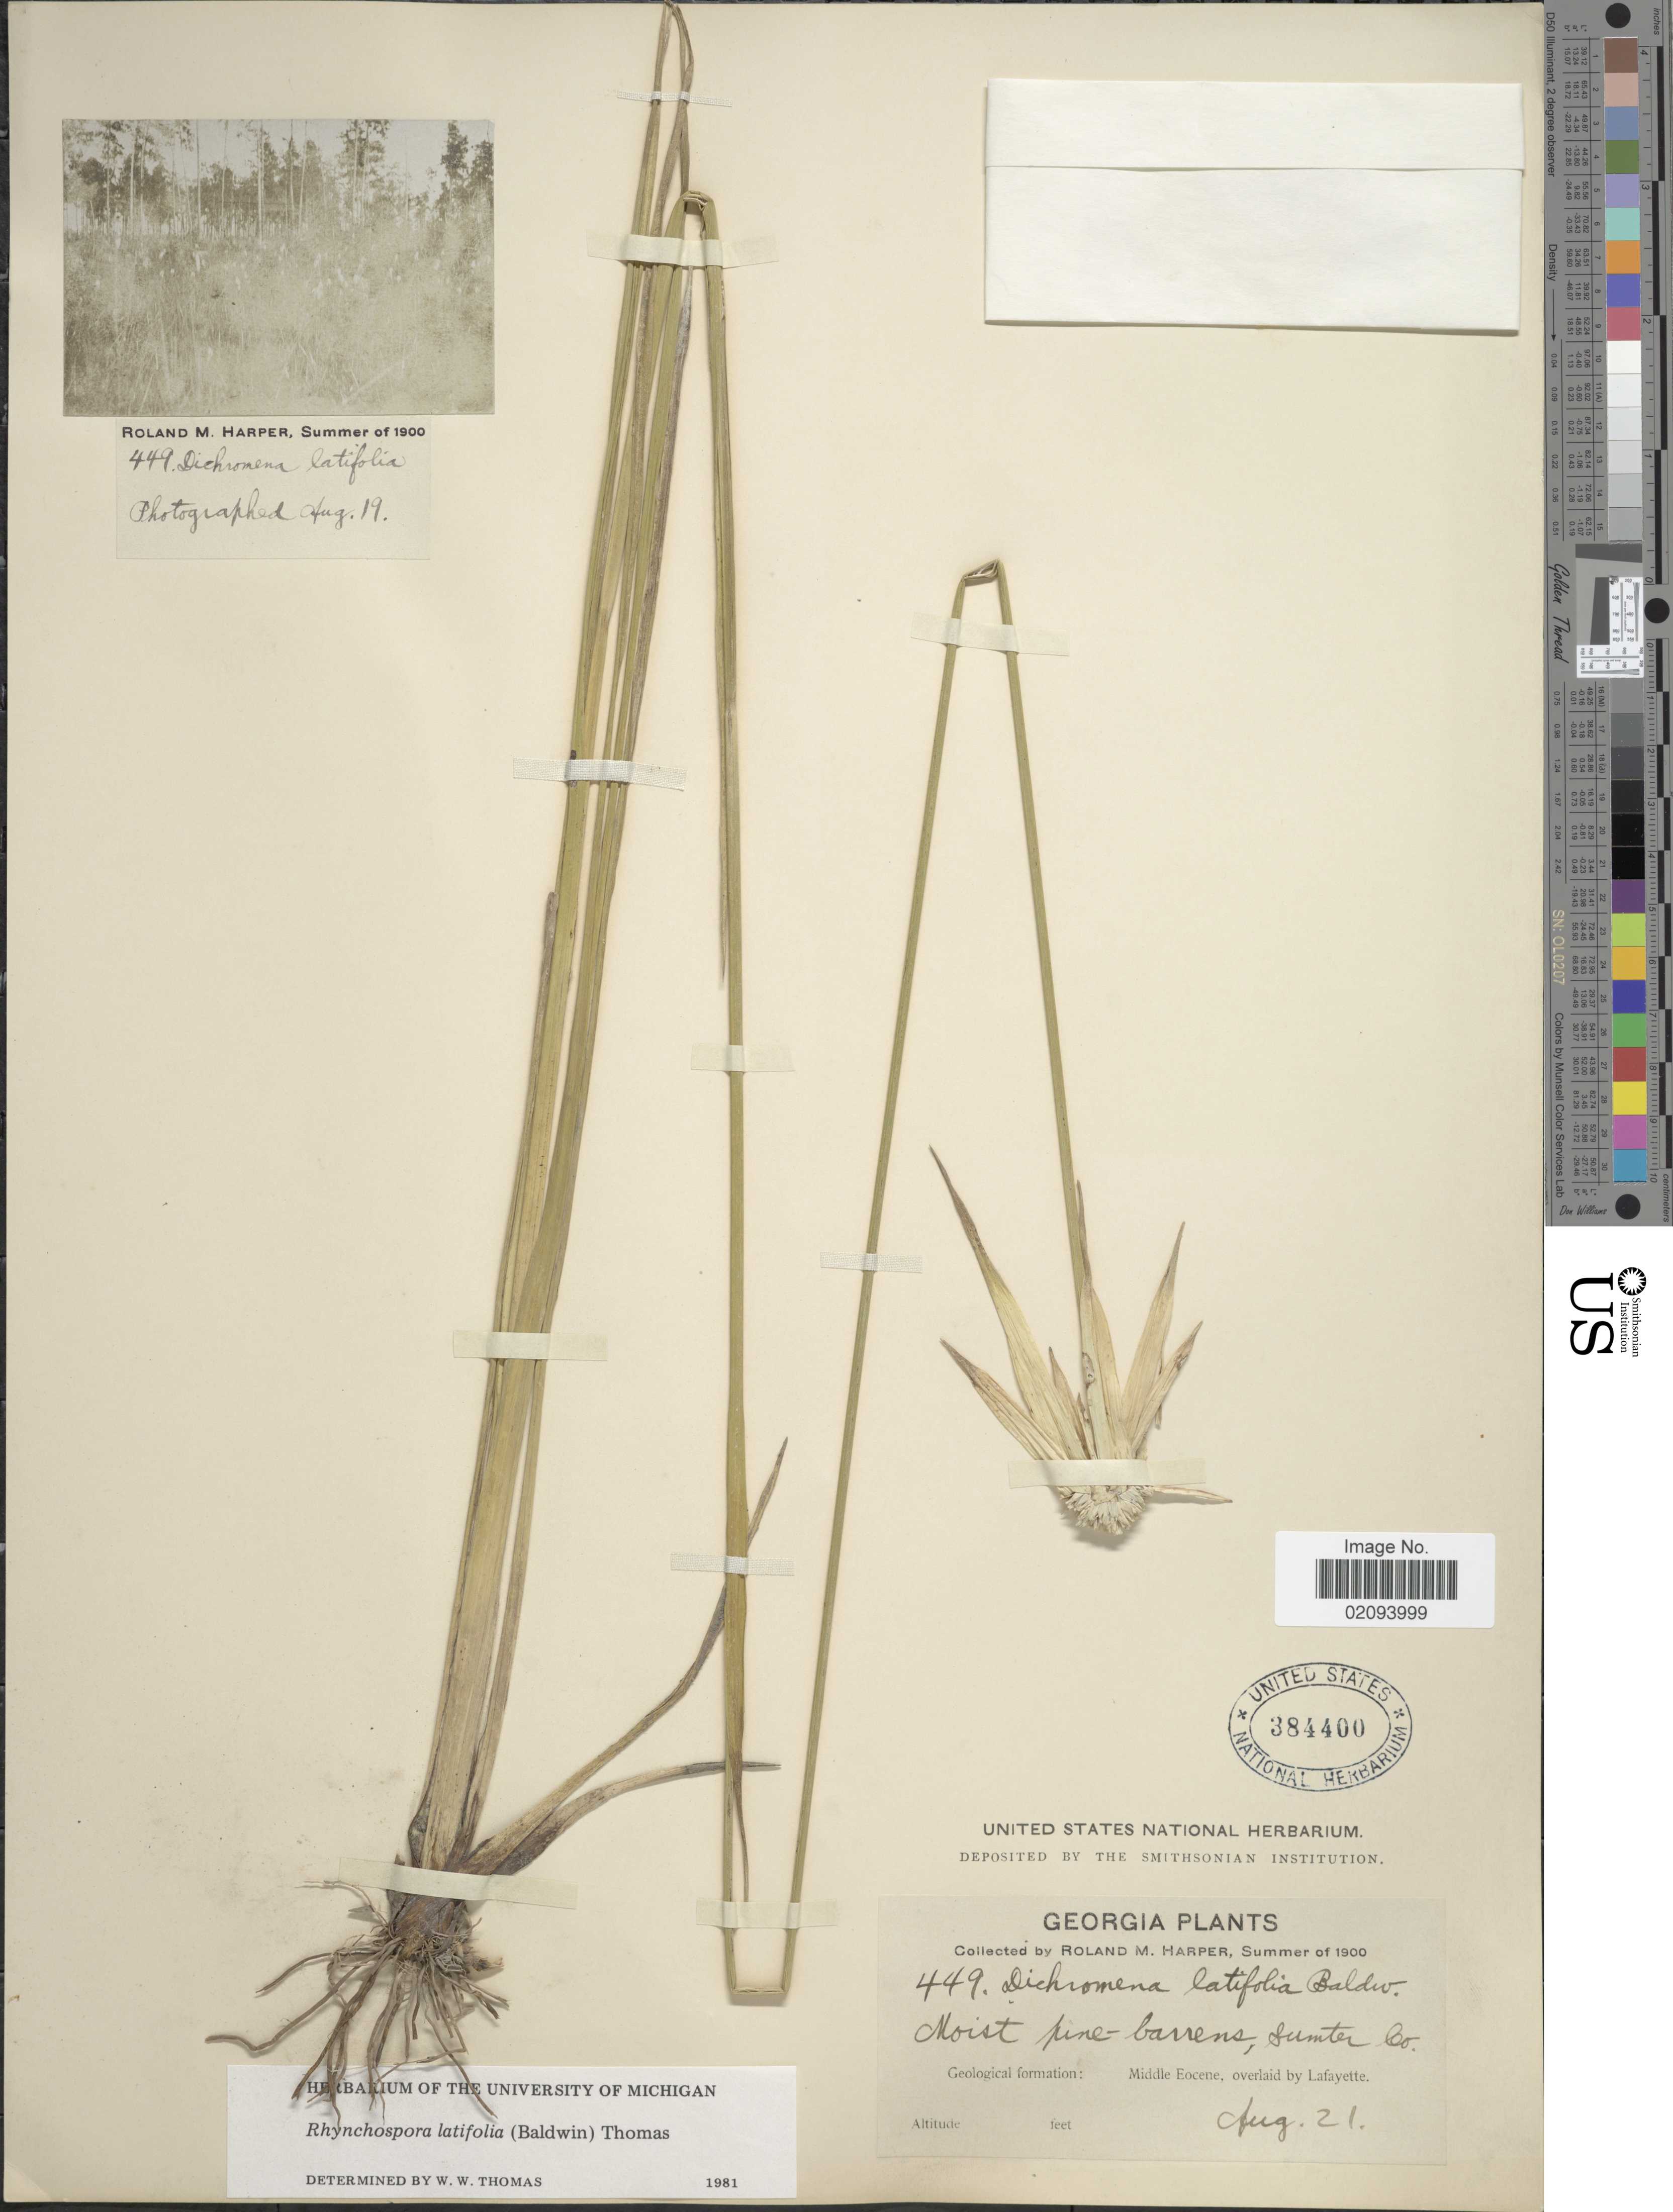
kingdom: Plantae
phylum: Tracheophyta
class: Liliopsida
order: Poales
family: Cyperaceae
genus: Rhynchospora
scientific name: Rhynchospora latifolia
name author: (Baldwin ex Elliott) W.W. Thomas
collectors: R. M. Harper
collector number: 449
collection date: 1900-08-21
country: United States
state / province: Georgia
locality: Moist pine-barrens, Sumter Co. Geological formation: Middle Eocone, overlaid by Lafayette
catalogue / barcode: US 384400